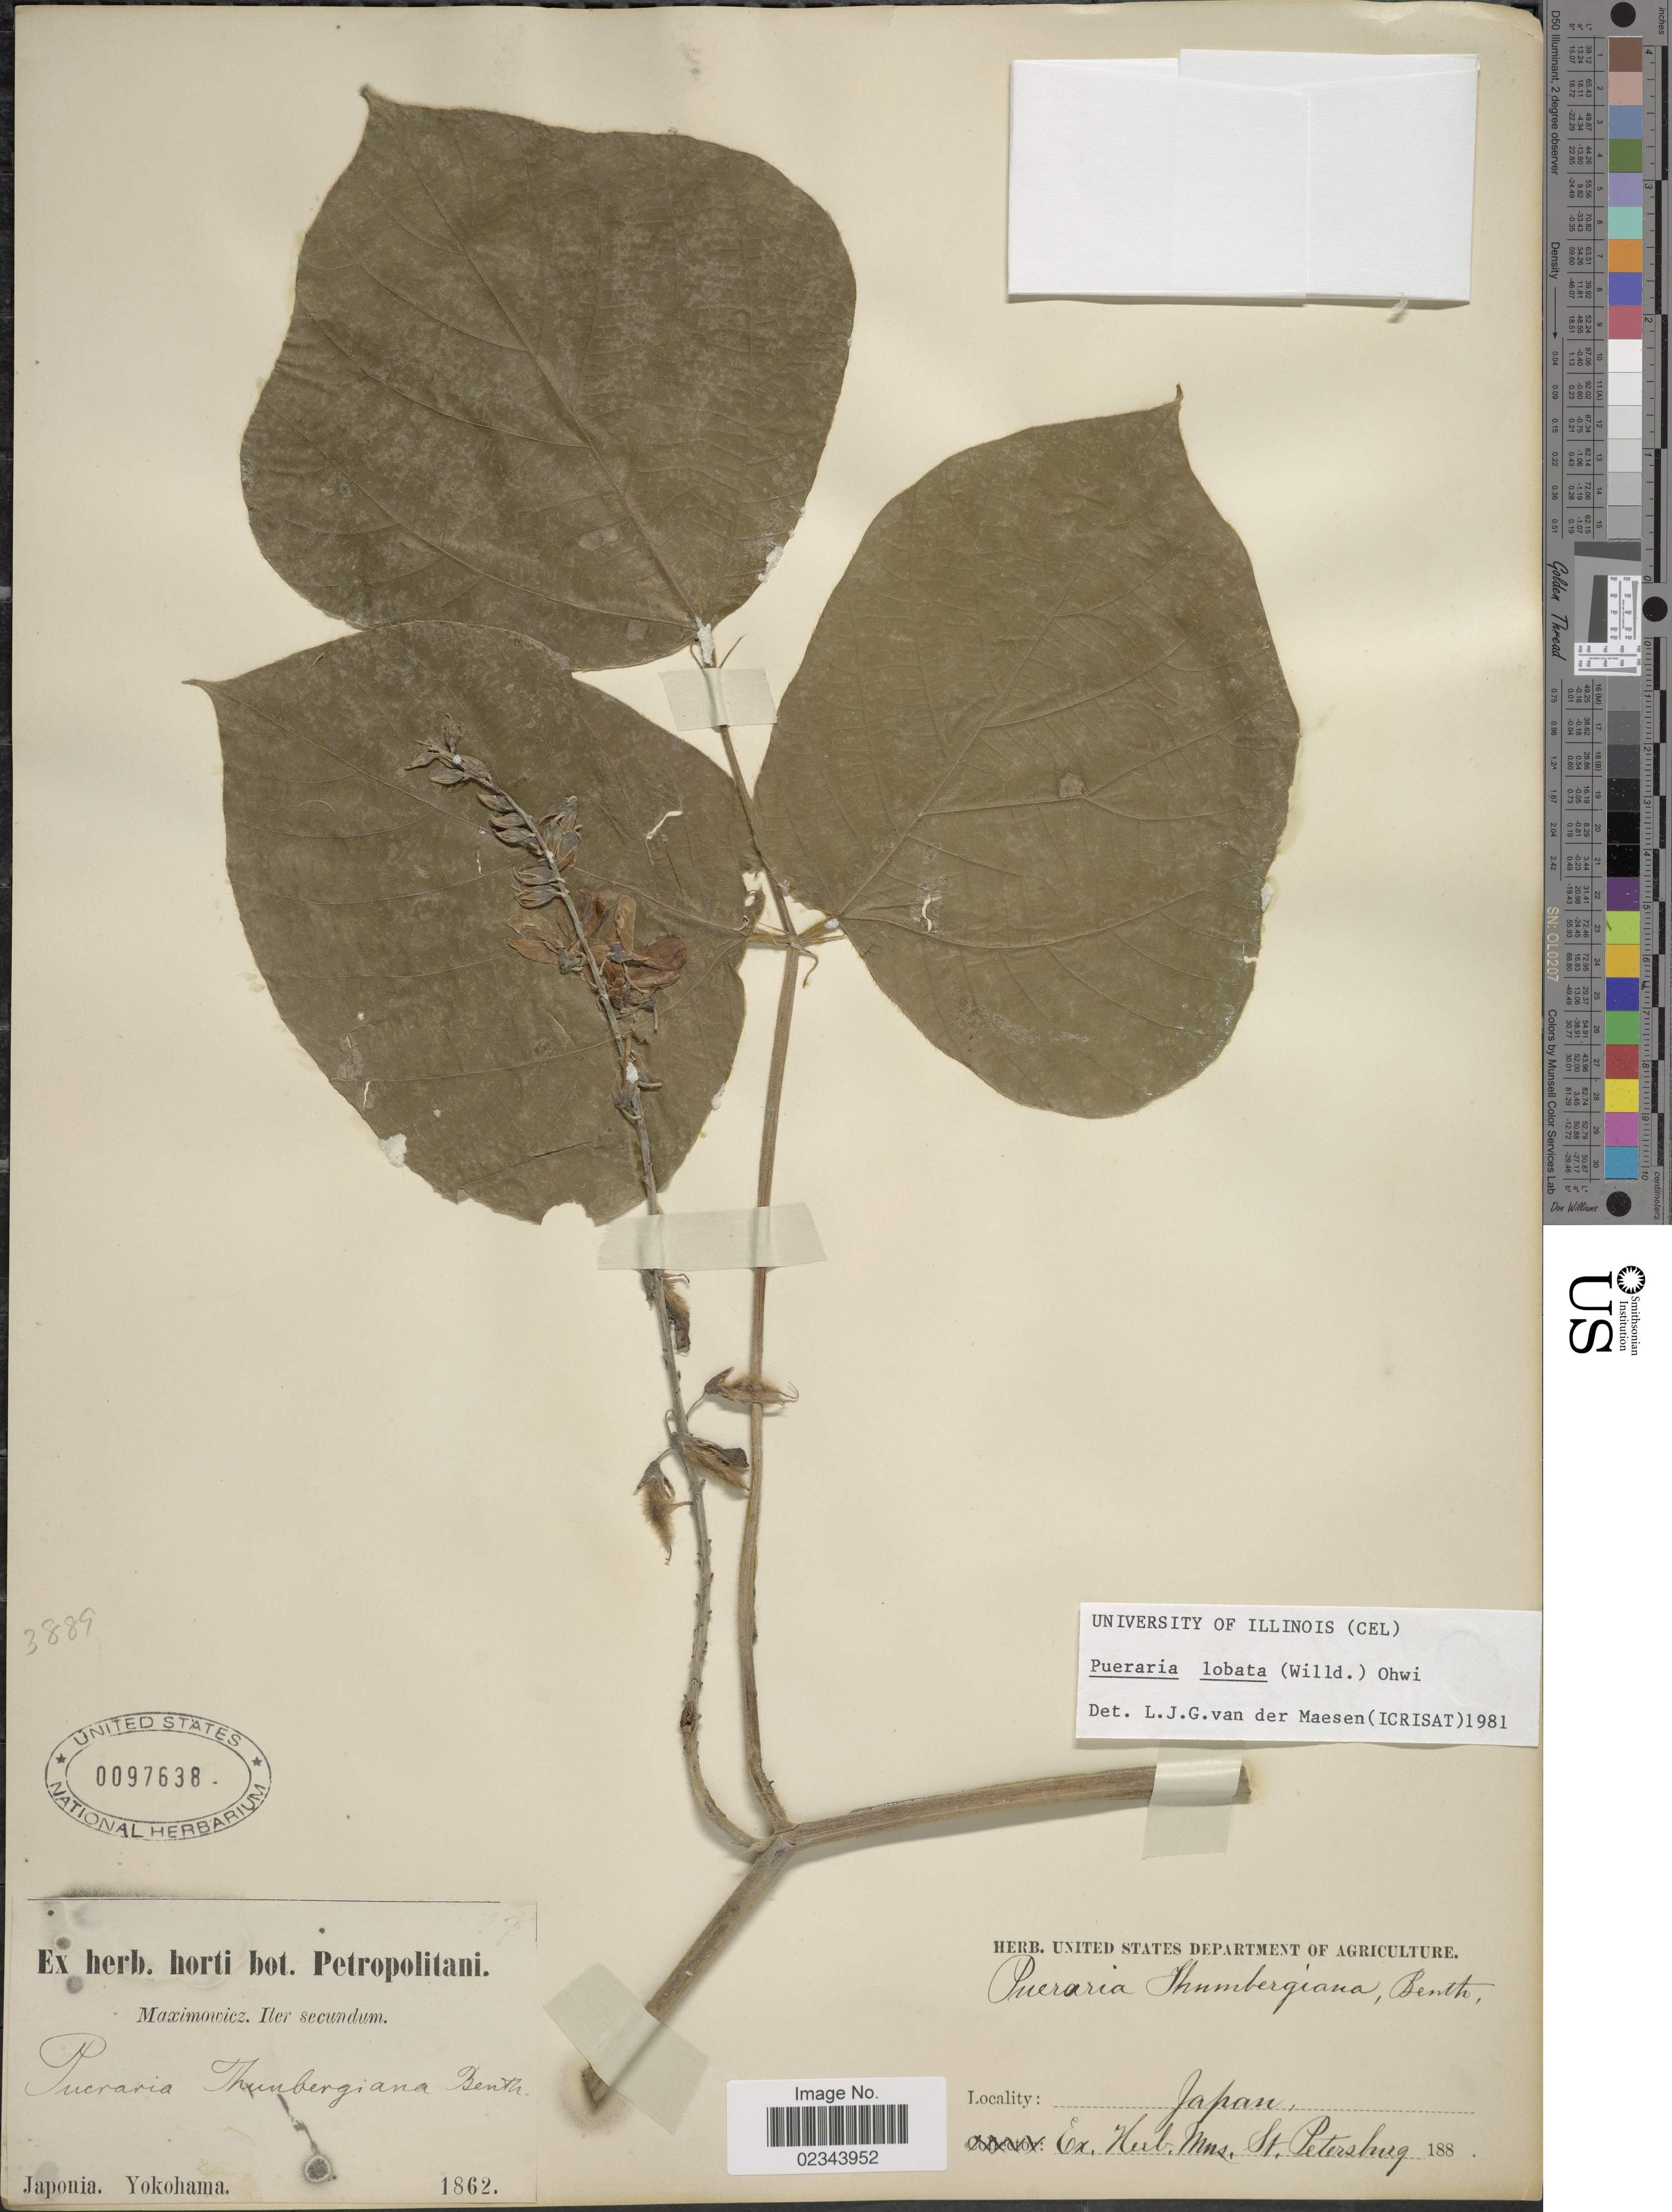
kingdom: Plantae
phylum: Tracheophyta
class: Magnoliopsida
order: Fabales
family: Fabaceae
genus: Pueraria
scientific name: Pueraria lobata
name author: (Willd.) Ohwi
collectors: Maximowicz, --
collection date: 1862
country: Japan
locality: Iter secundum [unsure placement] Japonia Yokohama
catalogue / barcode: US 97638